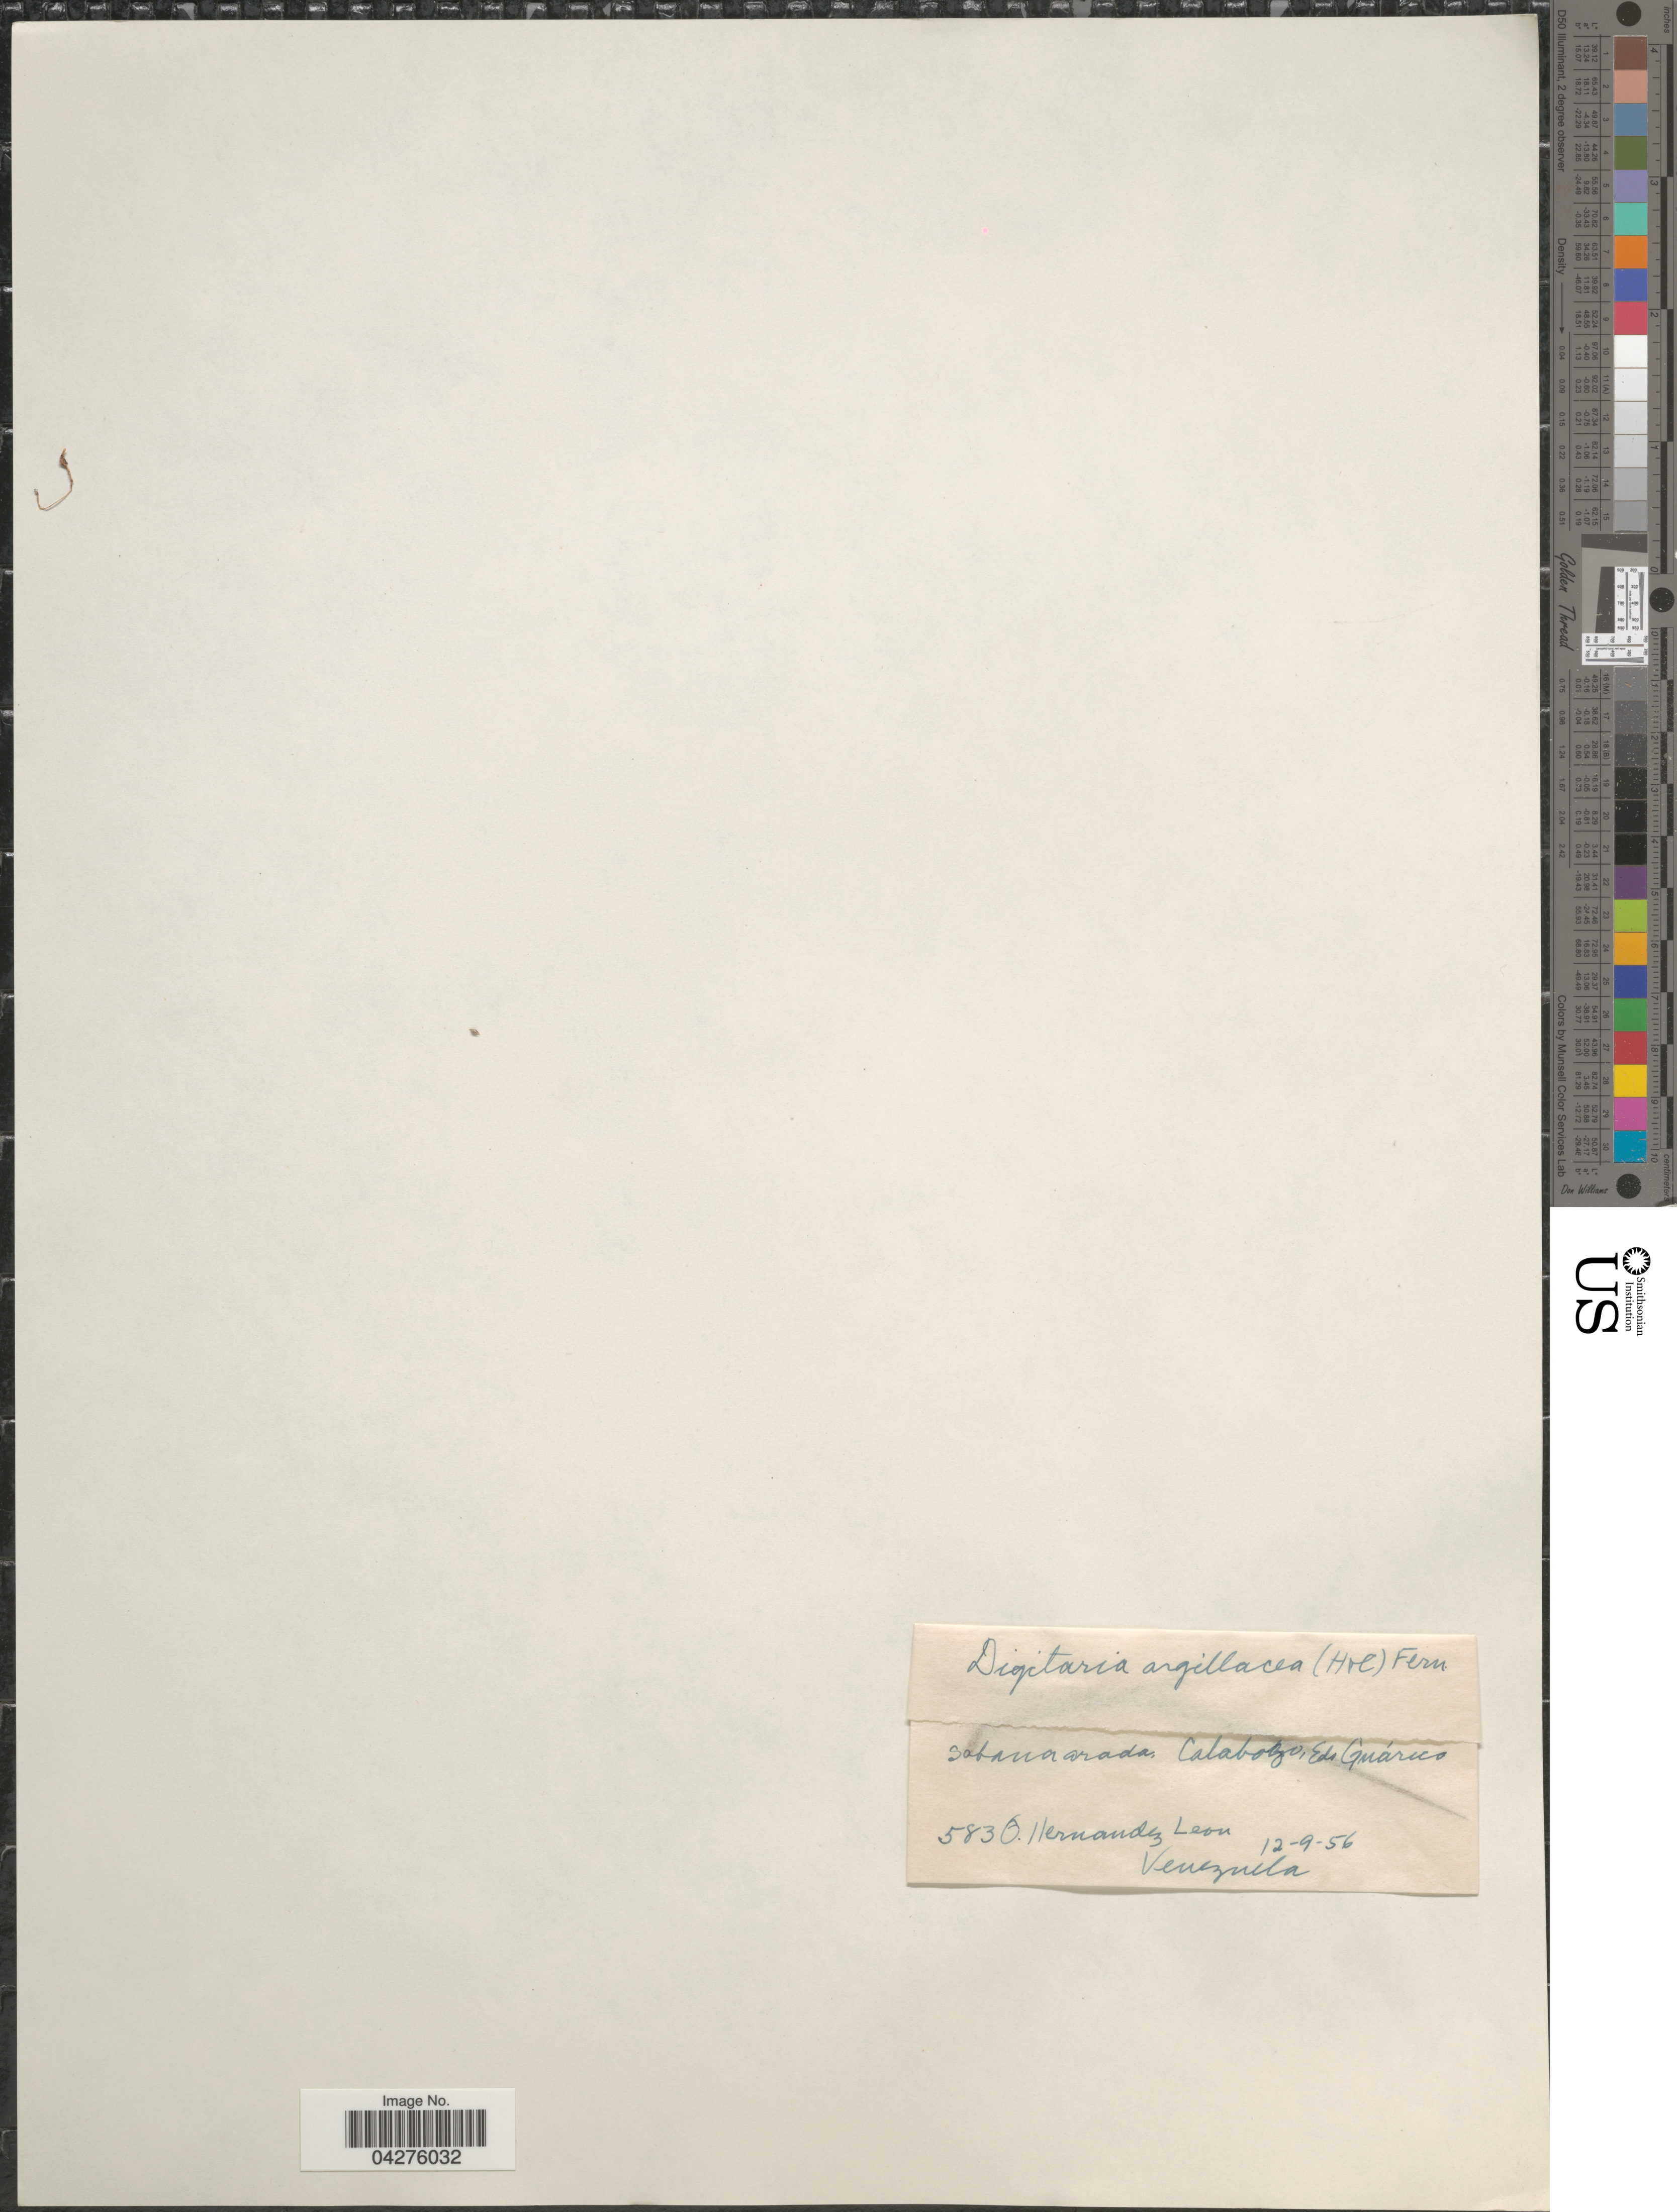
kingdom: Plantae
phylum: Tracheophyta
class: Liliopsida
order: Poales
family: Poaceae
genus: Digitaria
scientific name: Digitaria argillacea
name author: (Hitchc. & Chase) Fernald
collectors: O. Hernandez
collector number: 583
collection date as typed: Transcribed d/m/y: 12/9/56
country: Venezuela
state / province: Guarico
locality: Sabana arada, Calabozo.